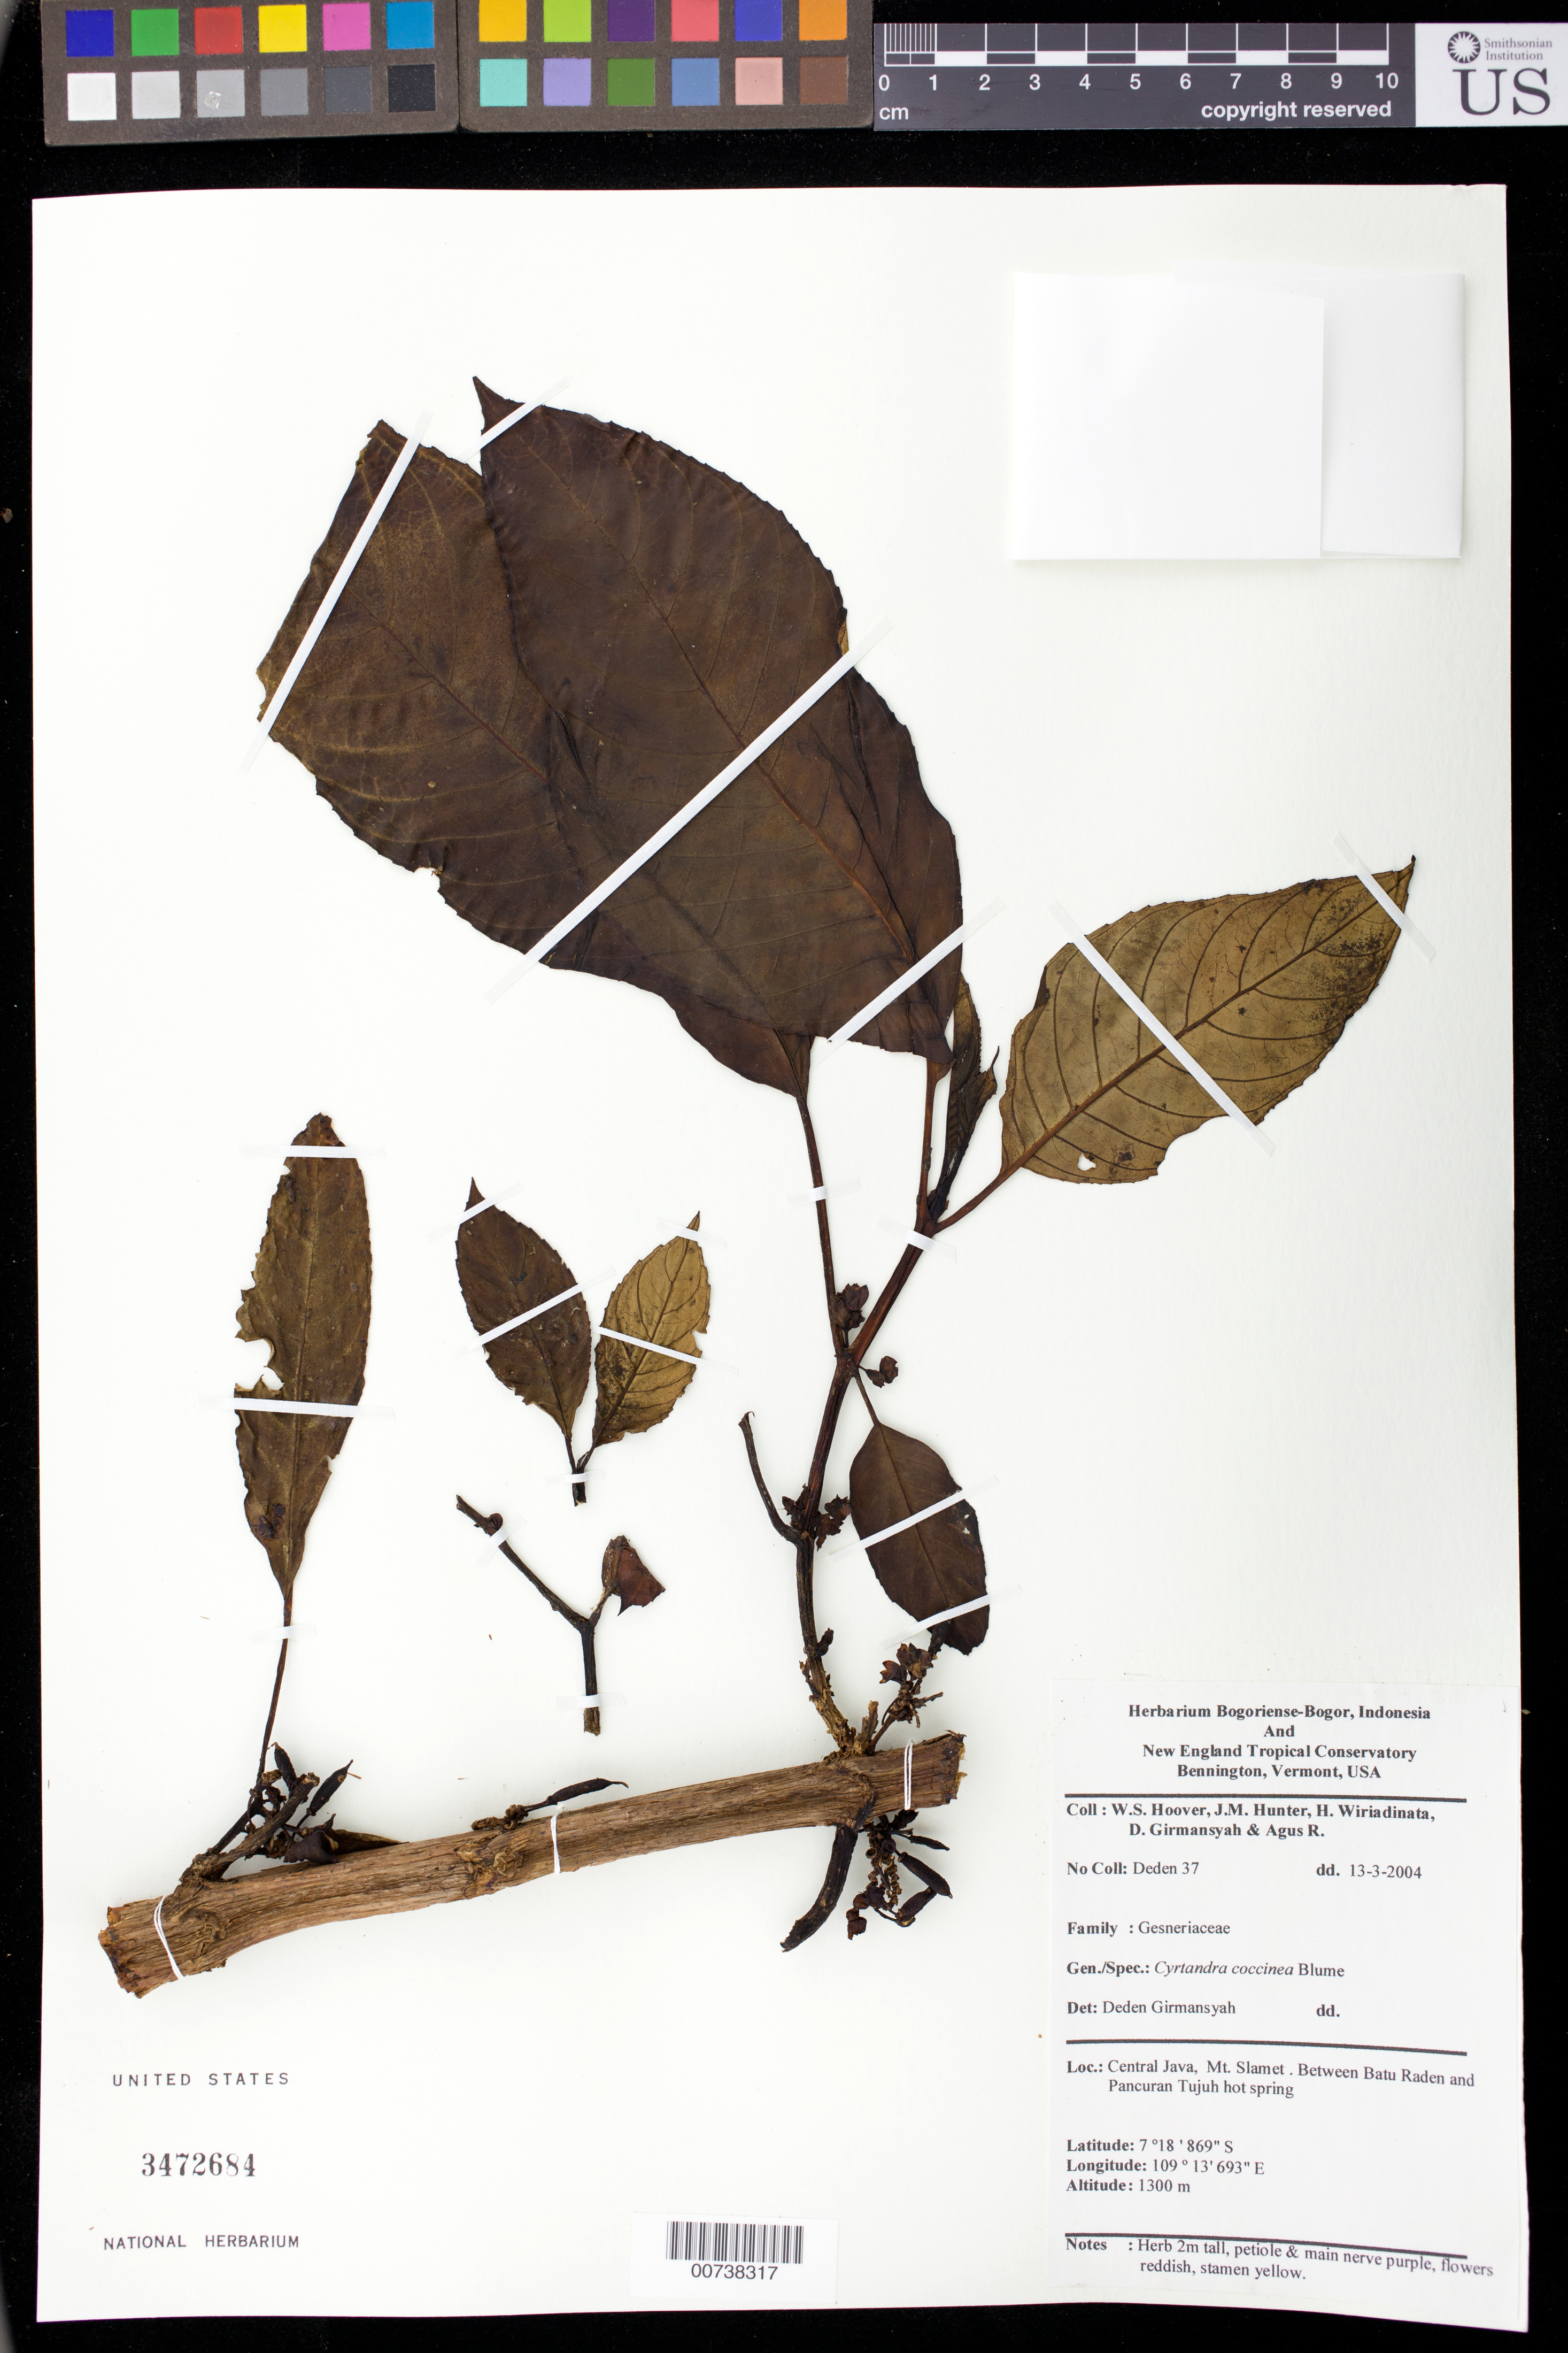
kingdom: Plantae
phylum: Tracheophyta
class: Magnoliopsida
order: Lamiales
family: Gesneriaceae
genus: Cyrtandra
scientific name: Cyrtandra coccinea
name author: Blume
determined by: Girmansyah, D.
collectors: W. S. Hoover, J. Hunter, H. Wiriadinata, D. Girmansyah & A. Ruskandi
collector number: Deden 37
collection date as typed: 13 Mar 2004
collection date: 2004-03-13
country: Indonesia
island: Java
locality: Central Java, Mt. Slamet, between Batu Raden and Pancuran Tujuh hot spring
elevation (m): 1300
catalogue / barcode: US 3472684